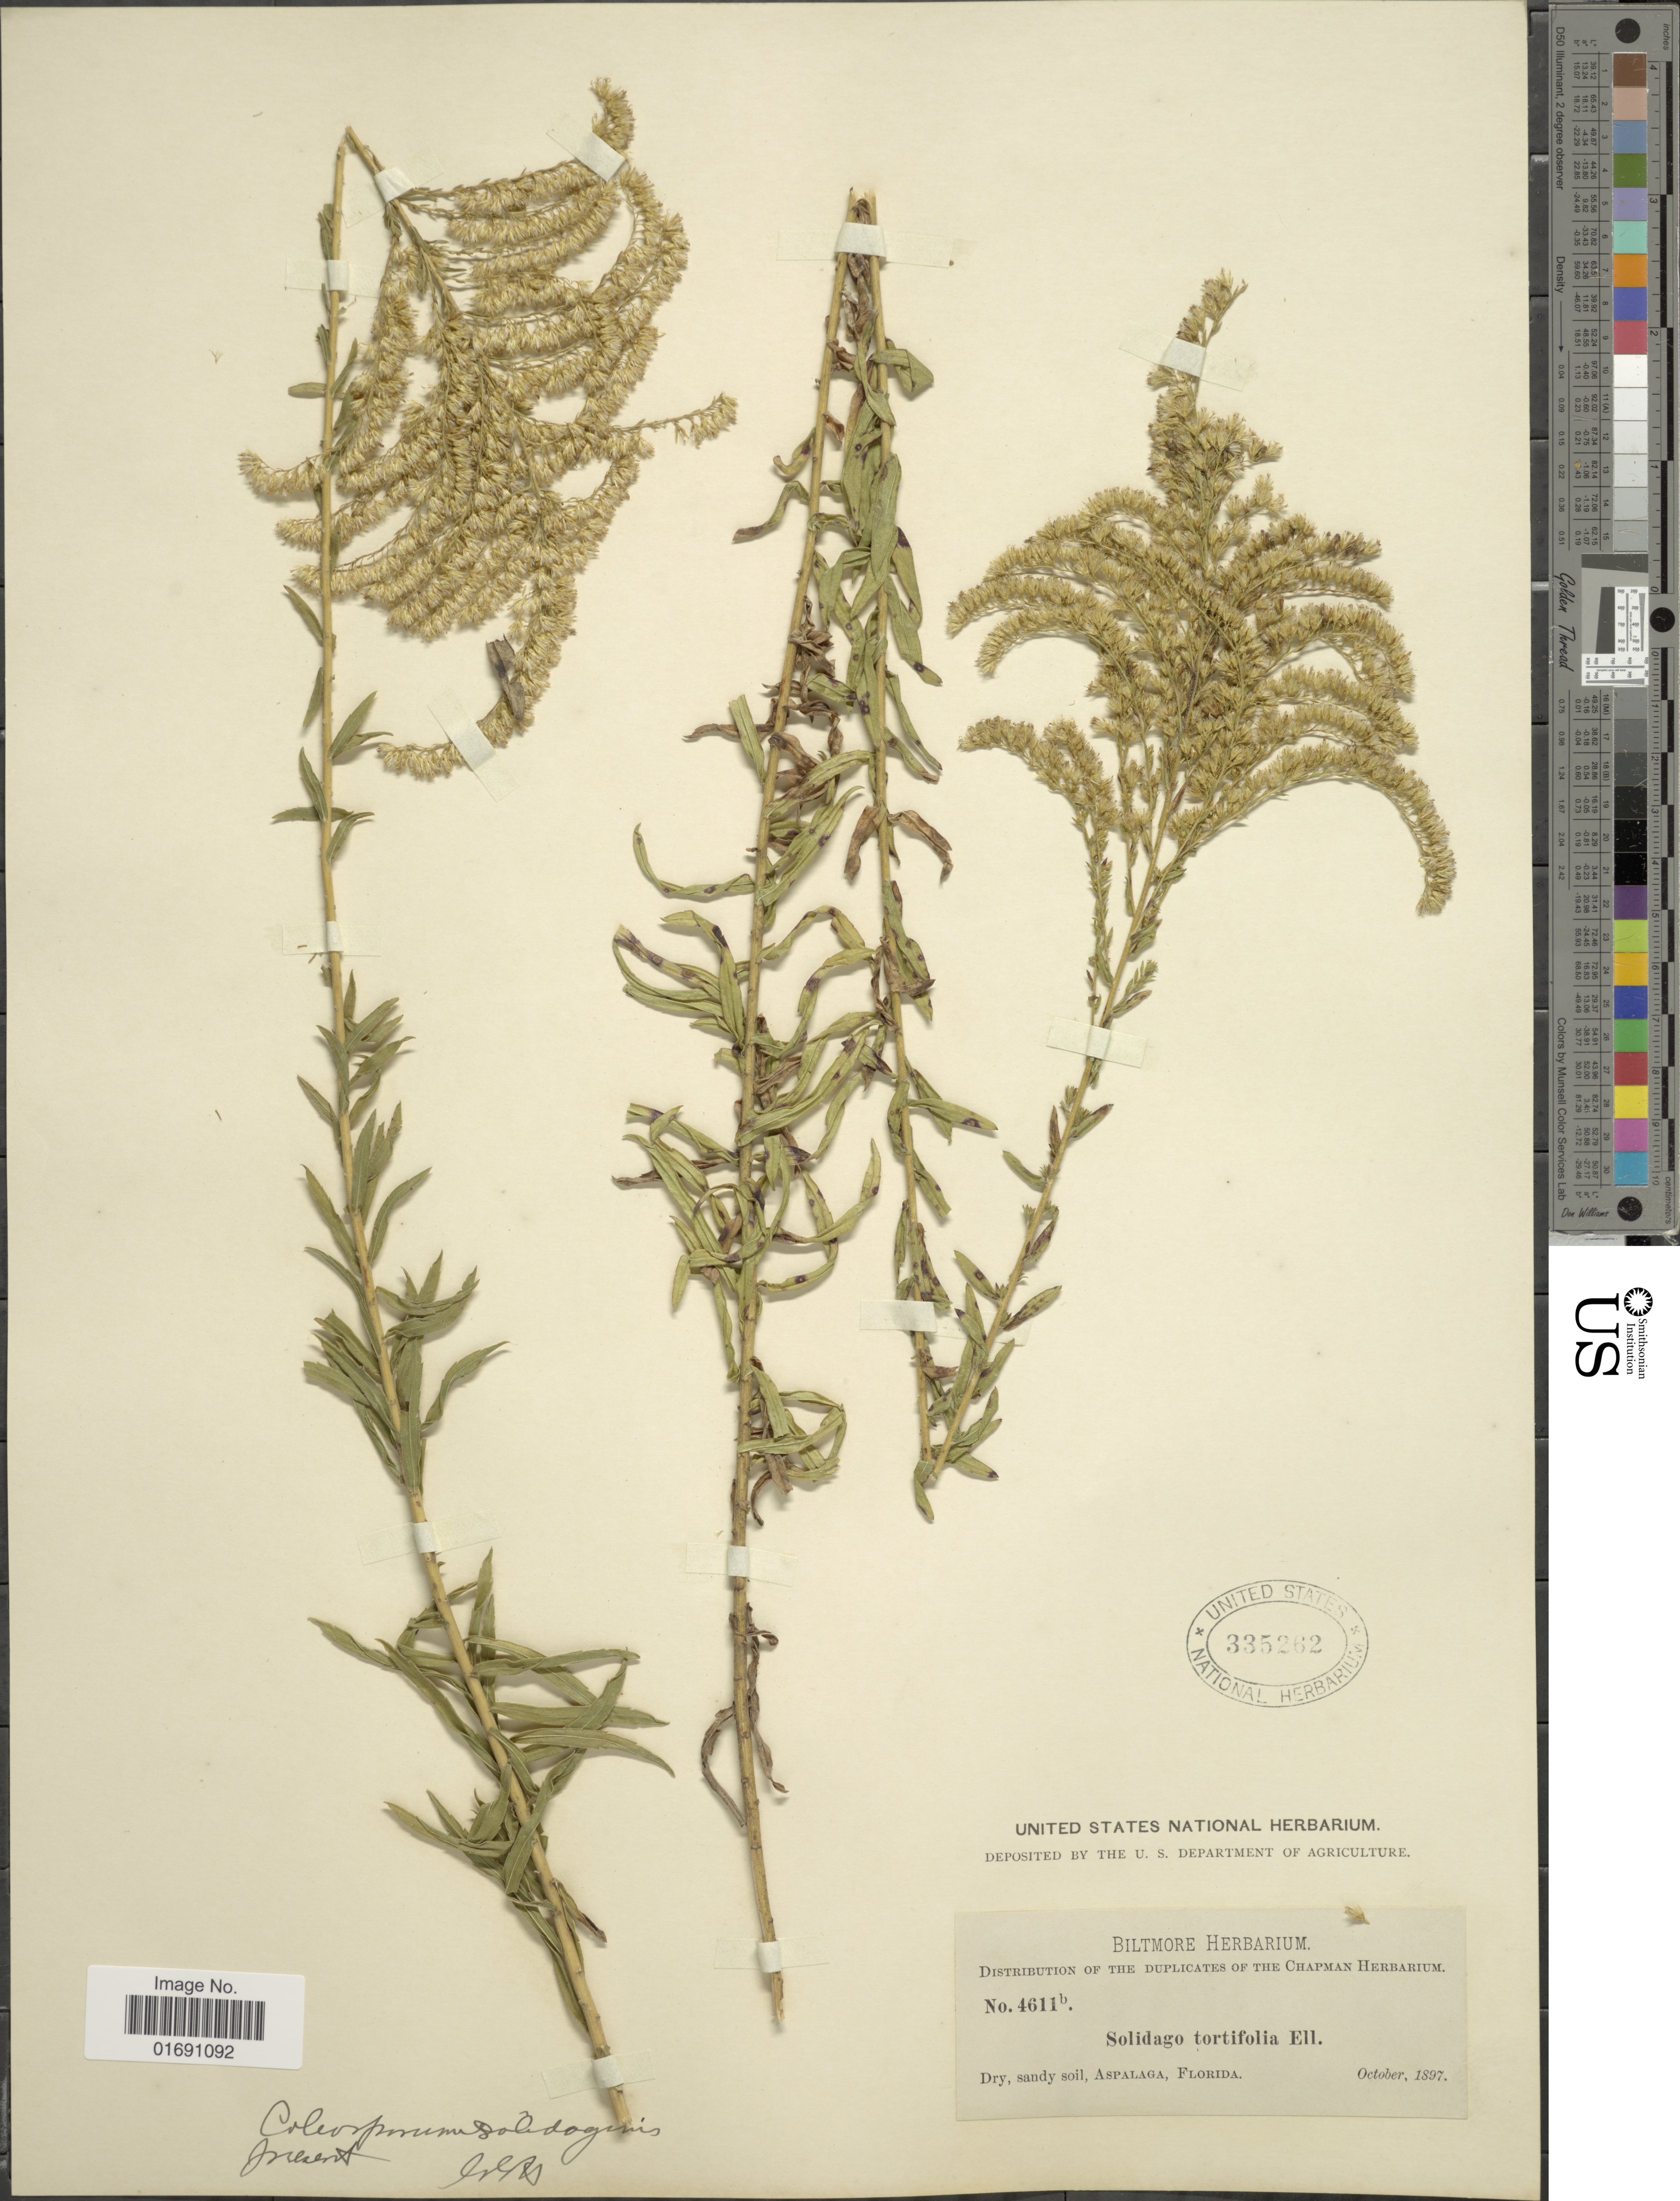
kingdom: Plantae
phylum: Tracheophyta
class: Magnoliopsida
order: Asterales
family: Asteraceae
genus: Solidago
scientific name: Solidago tortifolia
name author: Elliott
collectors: ex herb. Biltmore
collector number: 4611b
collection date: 1897-10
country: United States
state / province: Florida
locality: Dry, sandy soil, Aspalaga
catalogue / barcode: US 335262